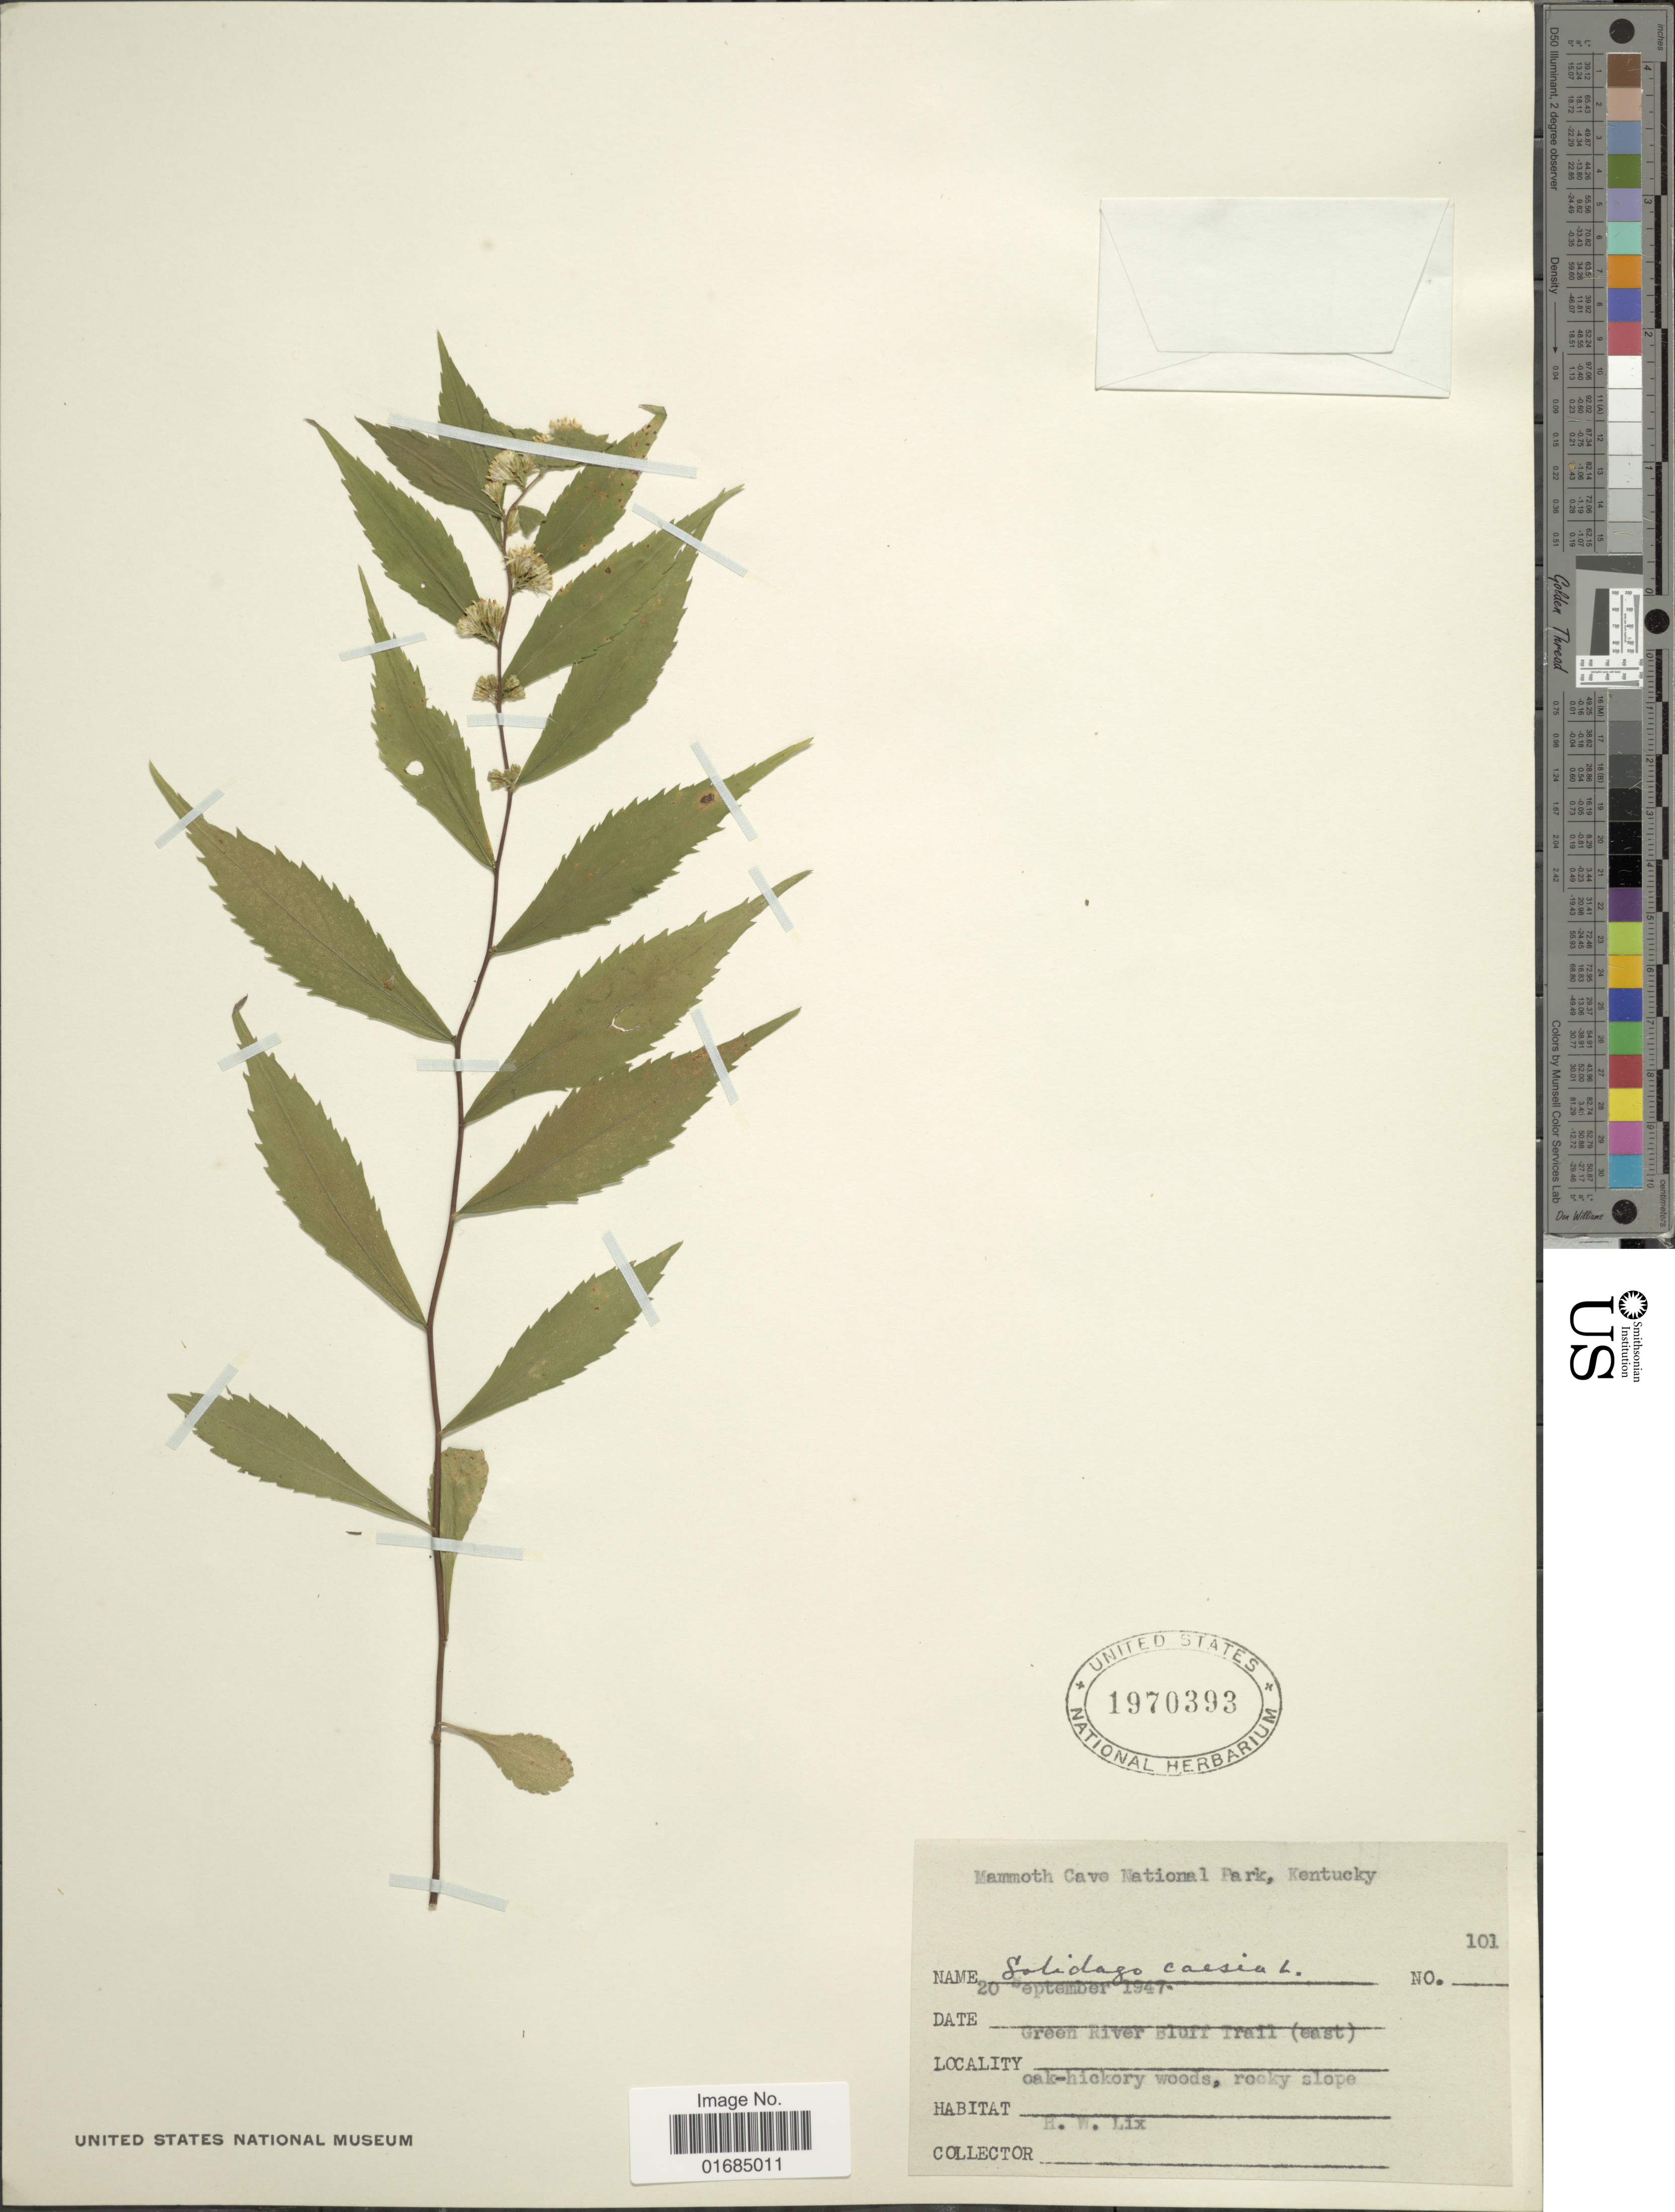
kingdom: Plantae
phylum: Tracheophyta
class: Magnoliopsida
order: Asterales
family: Asteraceae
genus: Solidago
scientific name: Solidago caesia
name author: L.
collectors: H. W. Lix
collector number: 101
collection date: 1947-09-20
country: United States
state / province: Kentucky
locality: Mammoth Cave National Park, Green River Bluff Trail ( east).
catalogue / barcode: US 1970393